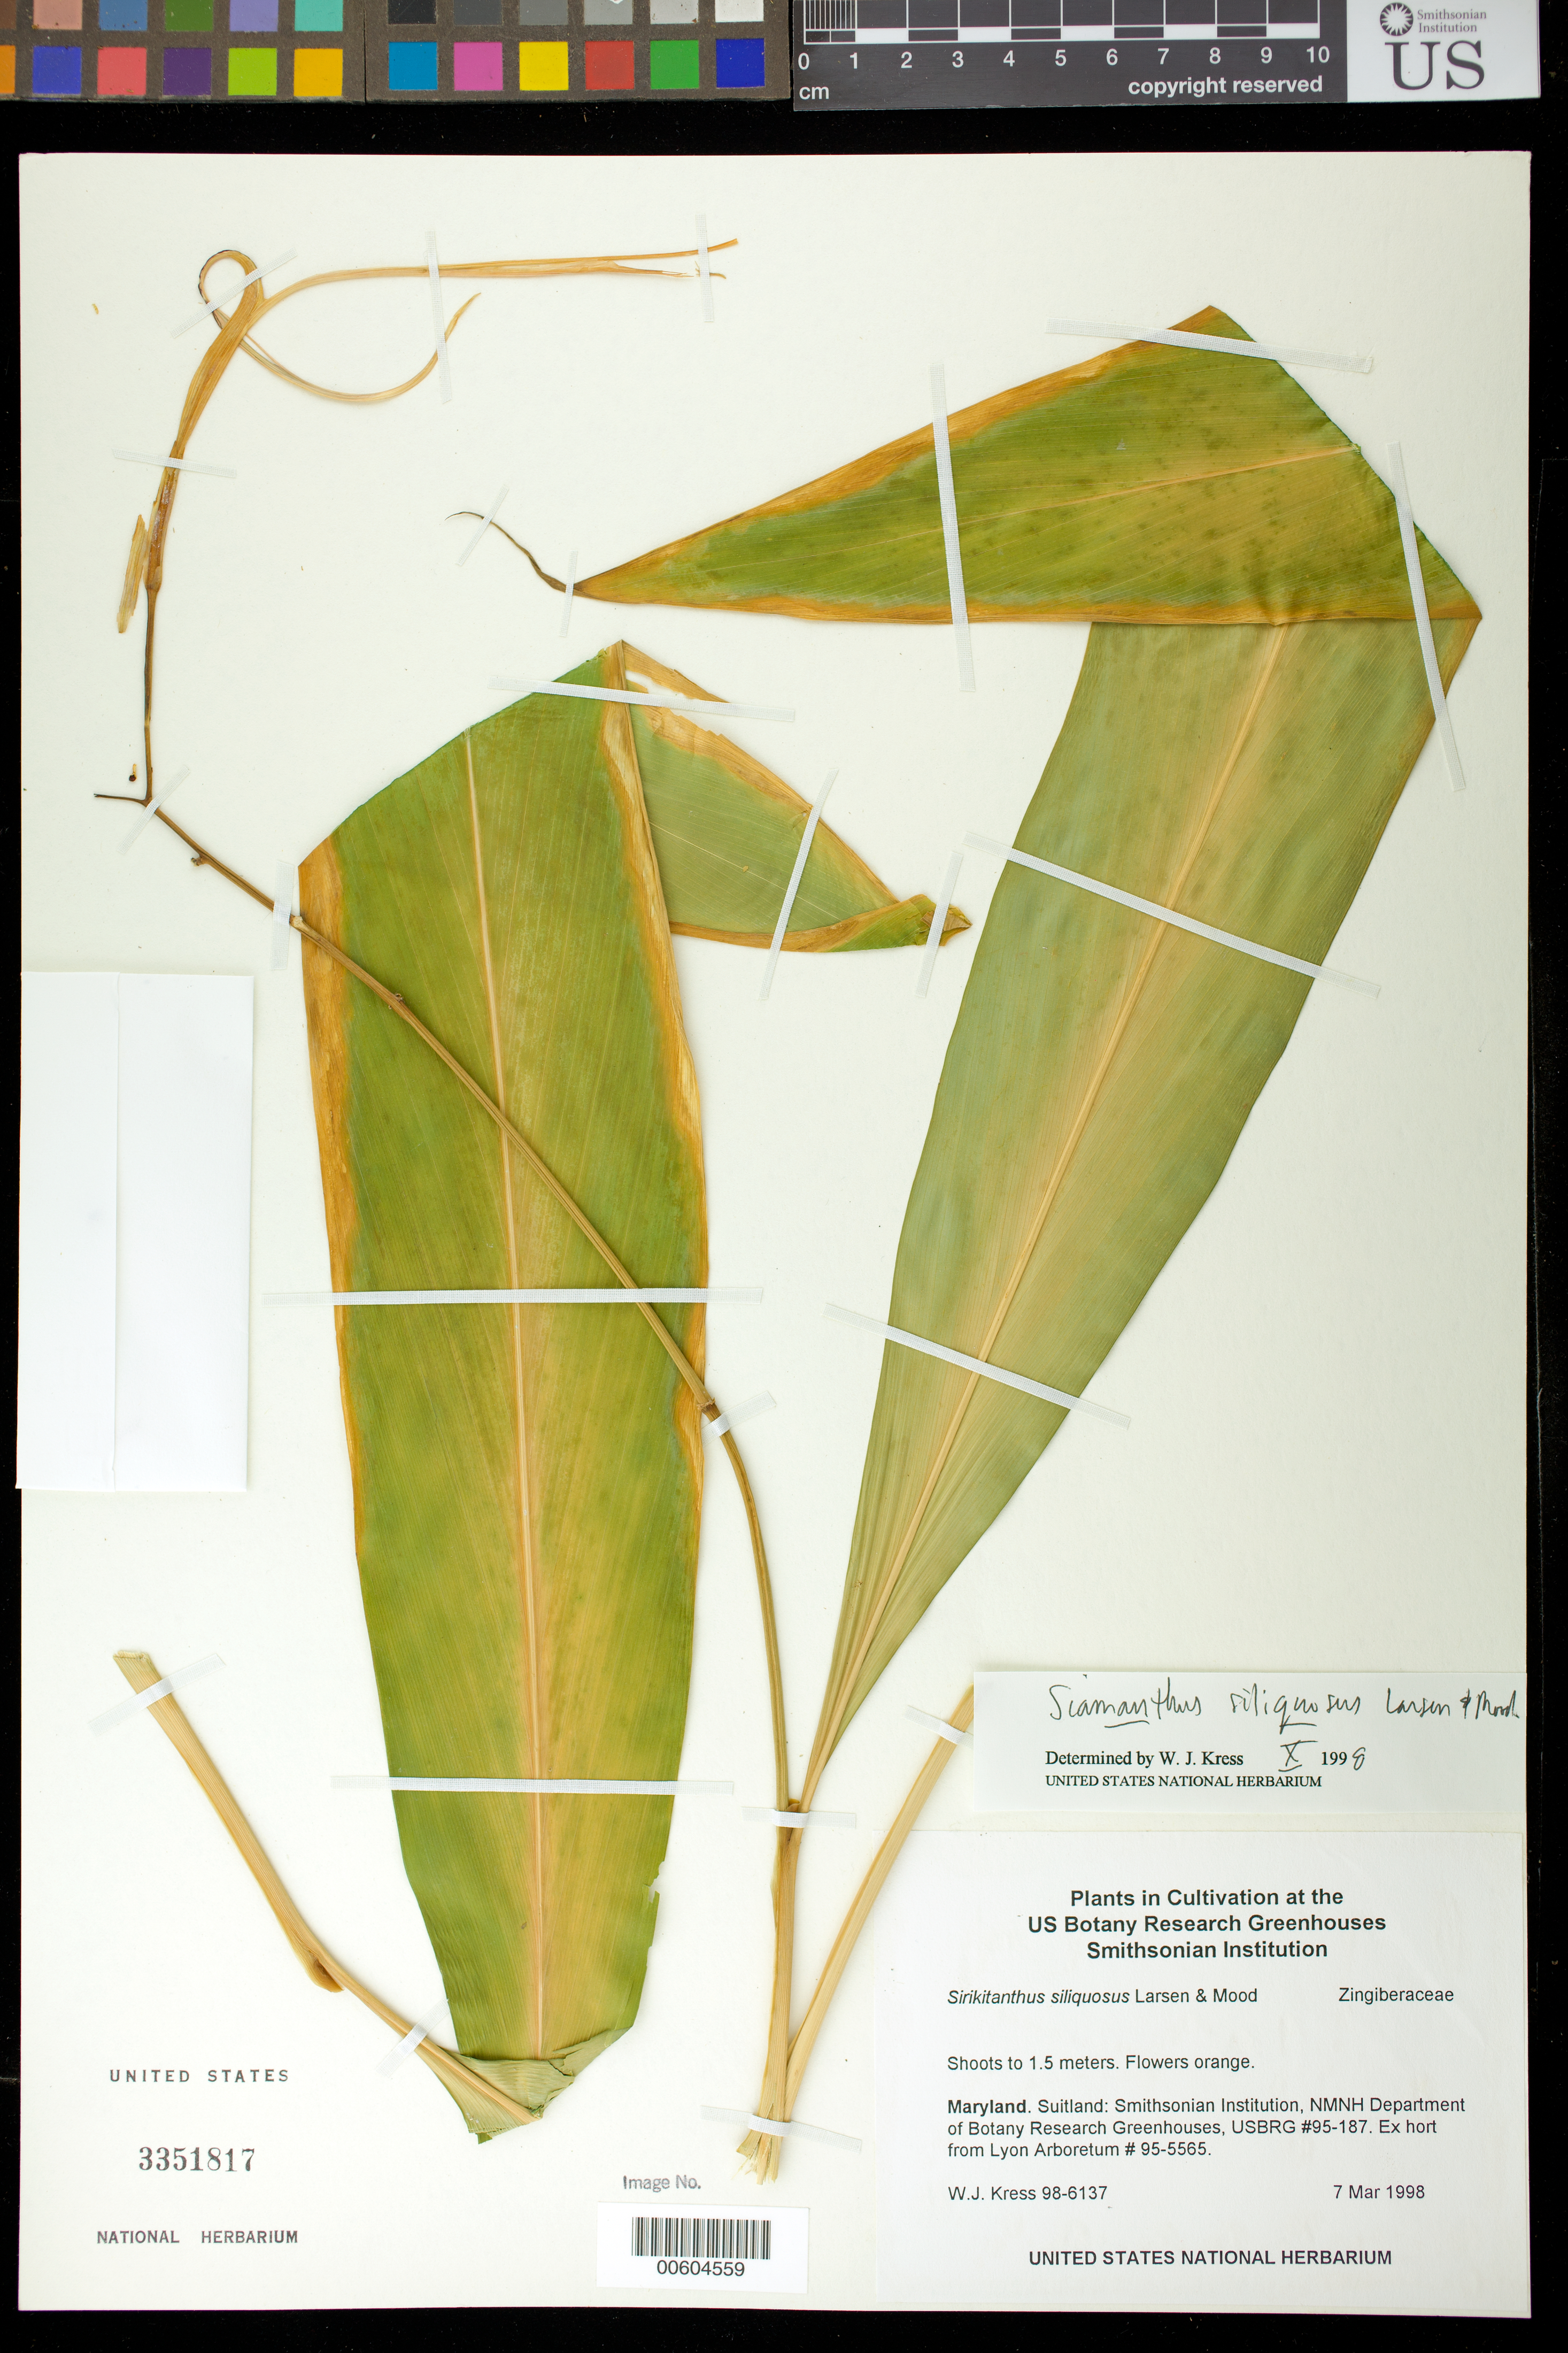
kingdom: Plantae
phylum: Tracheophyta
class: Liliopsida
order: Zingiberales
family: Zingiberaceae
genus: Siamanthus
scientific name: Siamanthus siliquosus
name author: K. Larsen & Mood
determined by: Kress, W. J., (US), Smithsonian Institution - National Museum of Natural History (UNITED STATES)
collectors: W. J. Kress & M. Bordelon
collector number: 98-6137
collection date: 1998-03-07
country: United States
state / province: Maryland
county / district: Prince George's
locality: NMNH Botany Research Greenhouses. Suitland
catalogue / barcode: US 3351817